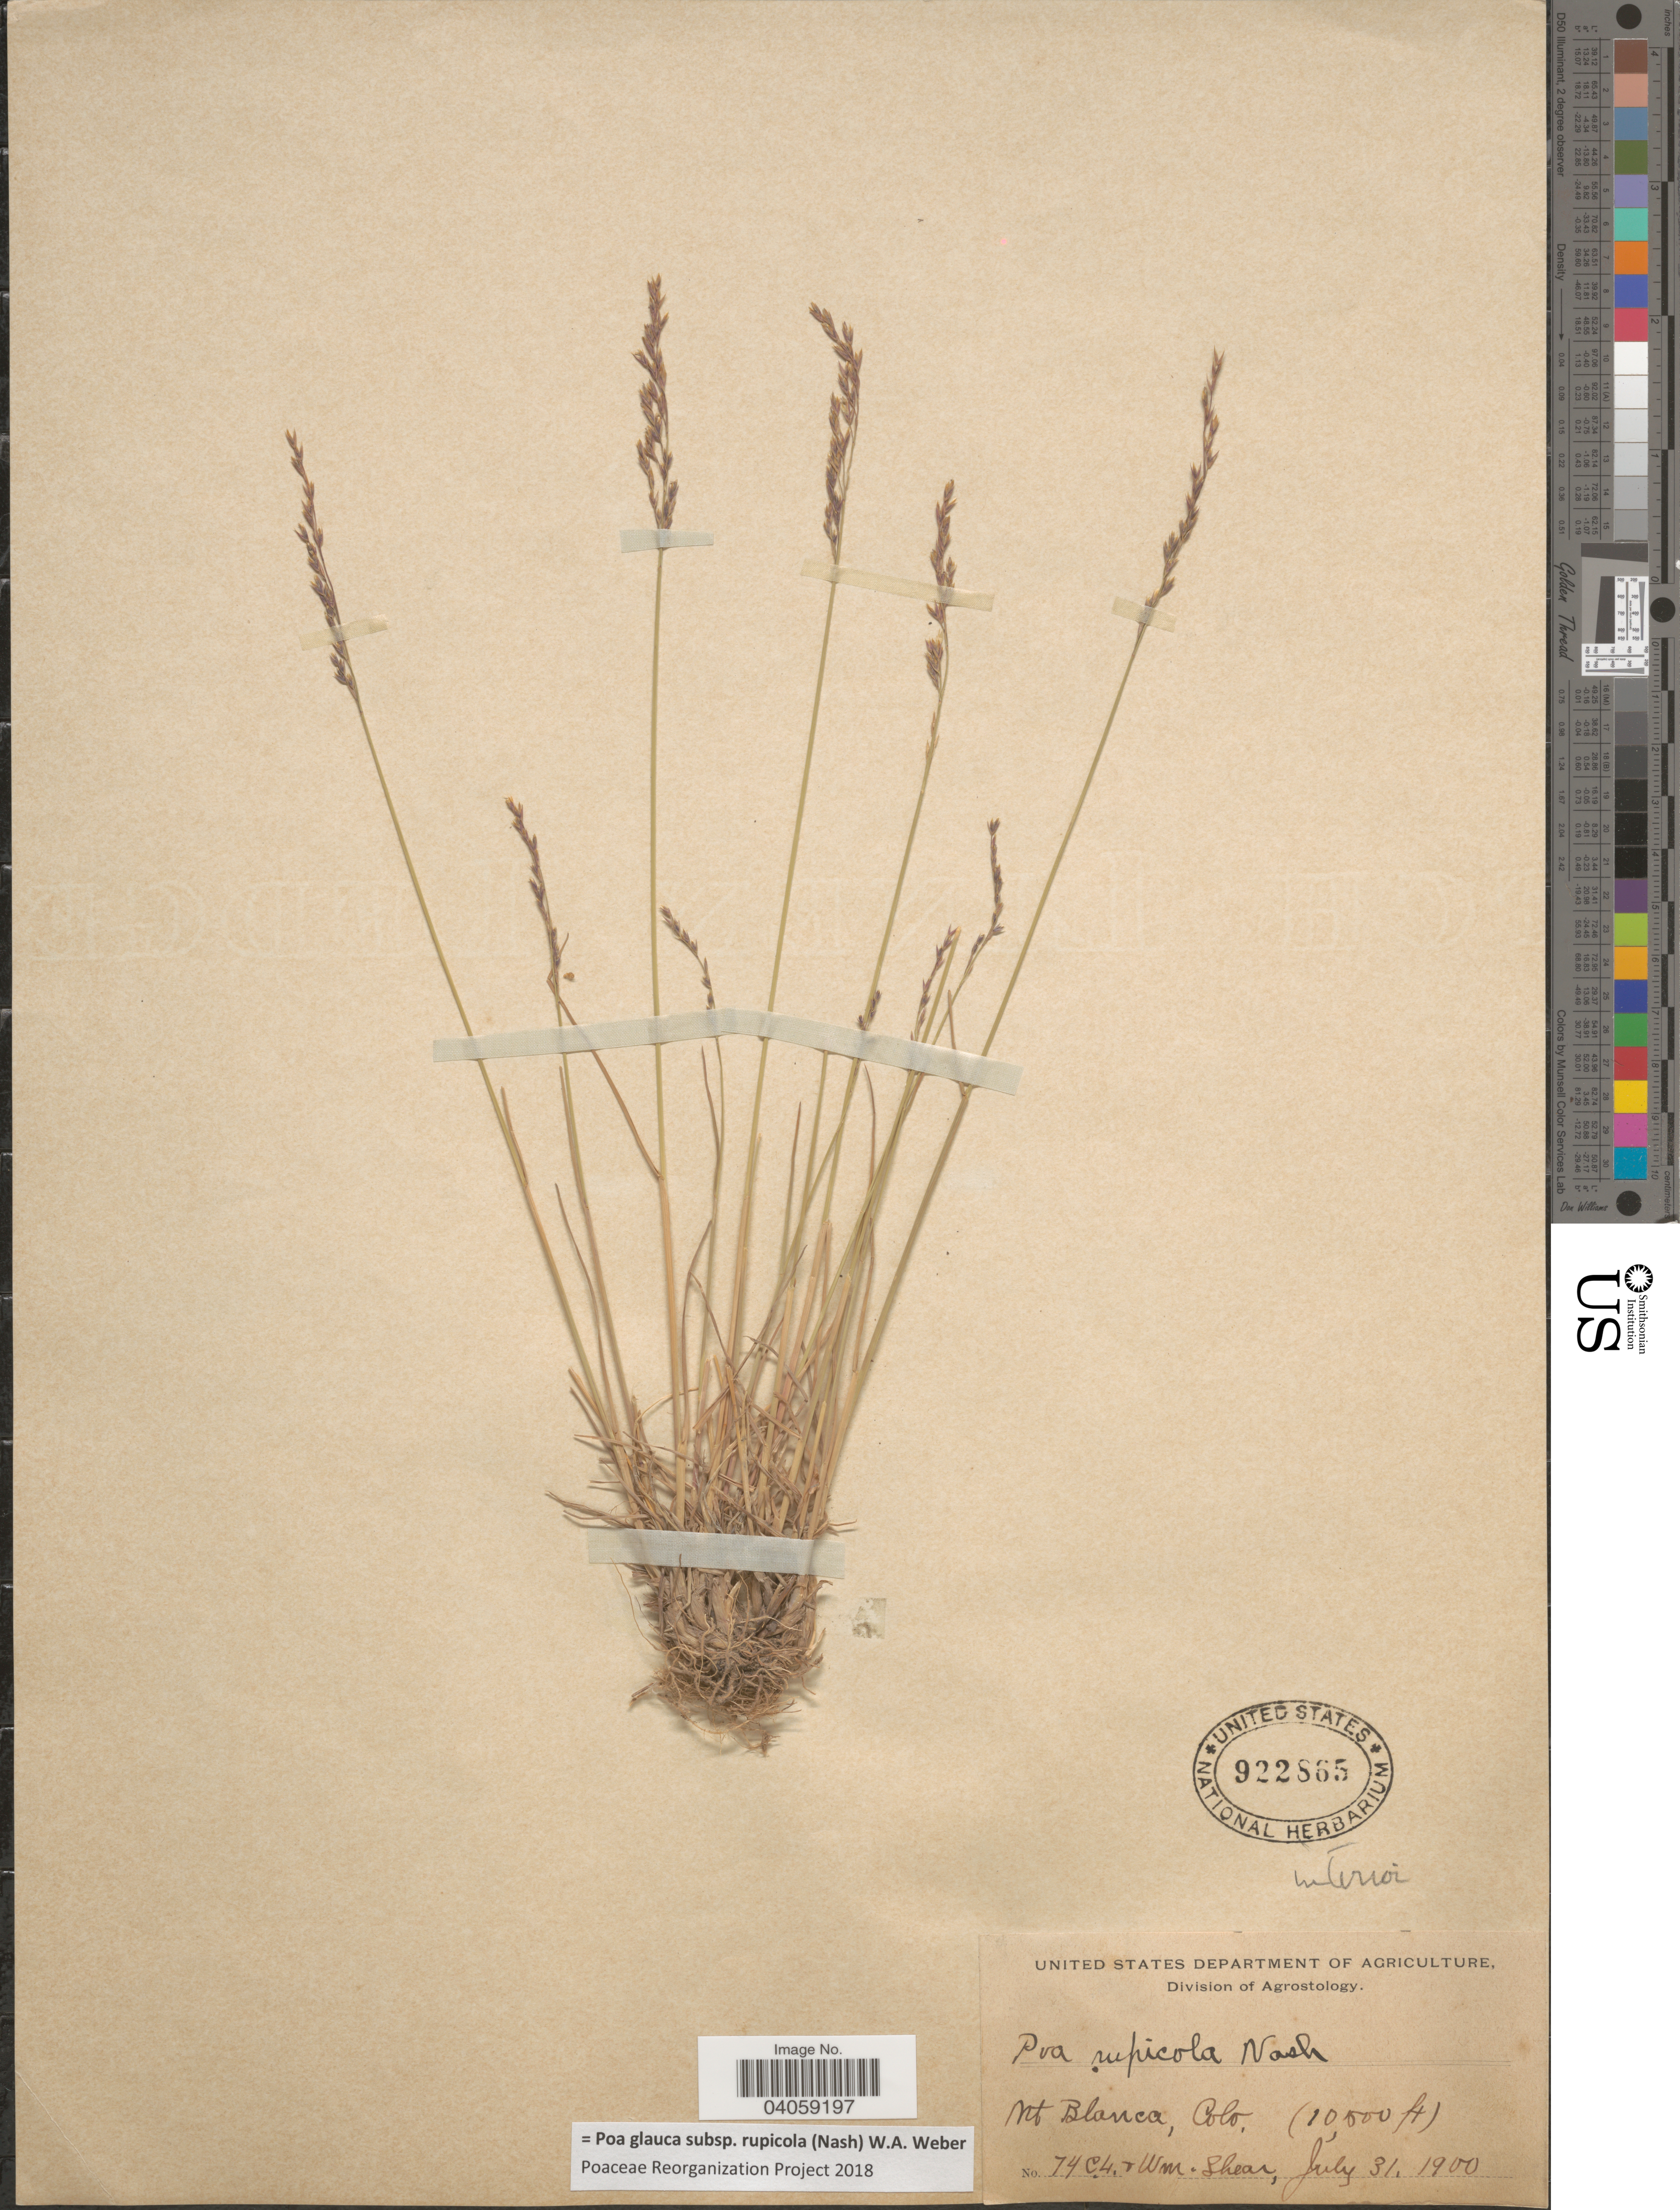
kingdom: Plantae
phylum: Tracheophyta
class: Liliopsida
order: Poales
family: Poaceae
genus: Poa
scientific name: Poa glauca subsp. rupicola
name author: (Nash) W.A. Weber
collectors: C. L. Shear & W. Shear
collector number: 74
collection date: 1900-07-31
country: United States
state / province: Colorado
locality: Mt Blanca.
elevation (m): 3200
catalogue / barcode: US 922865